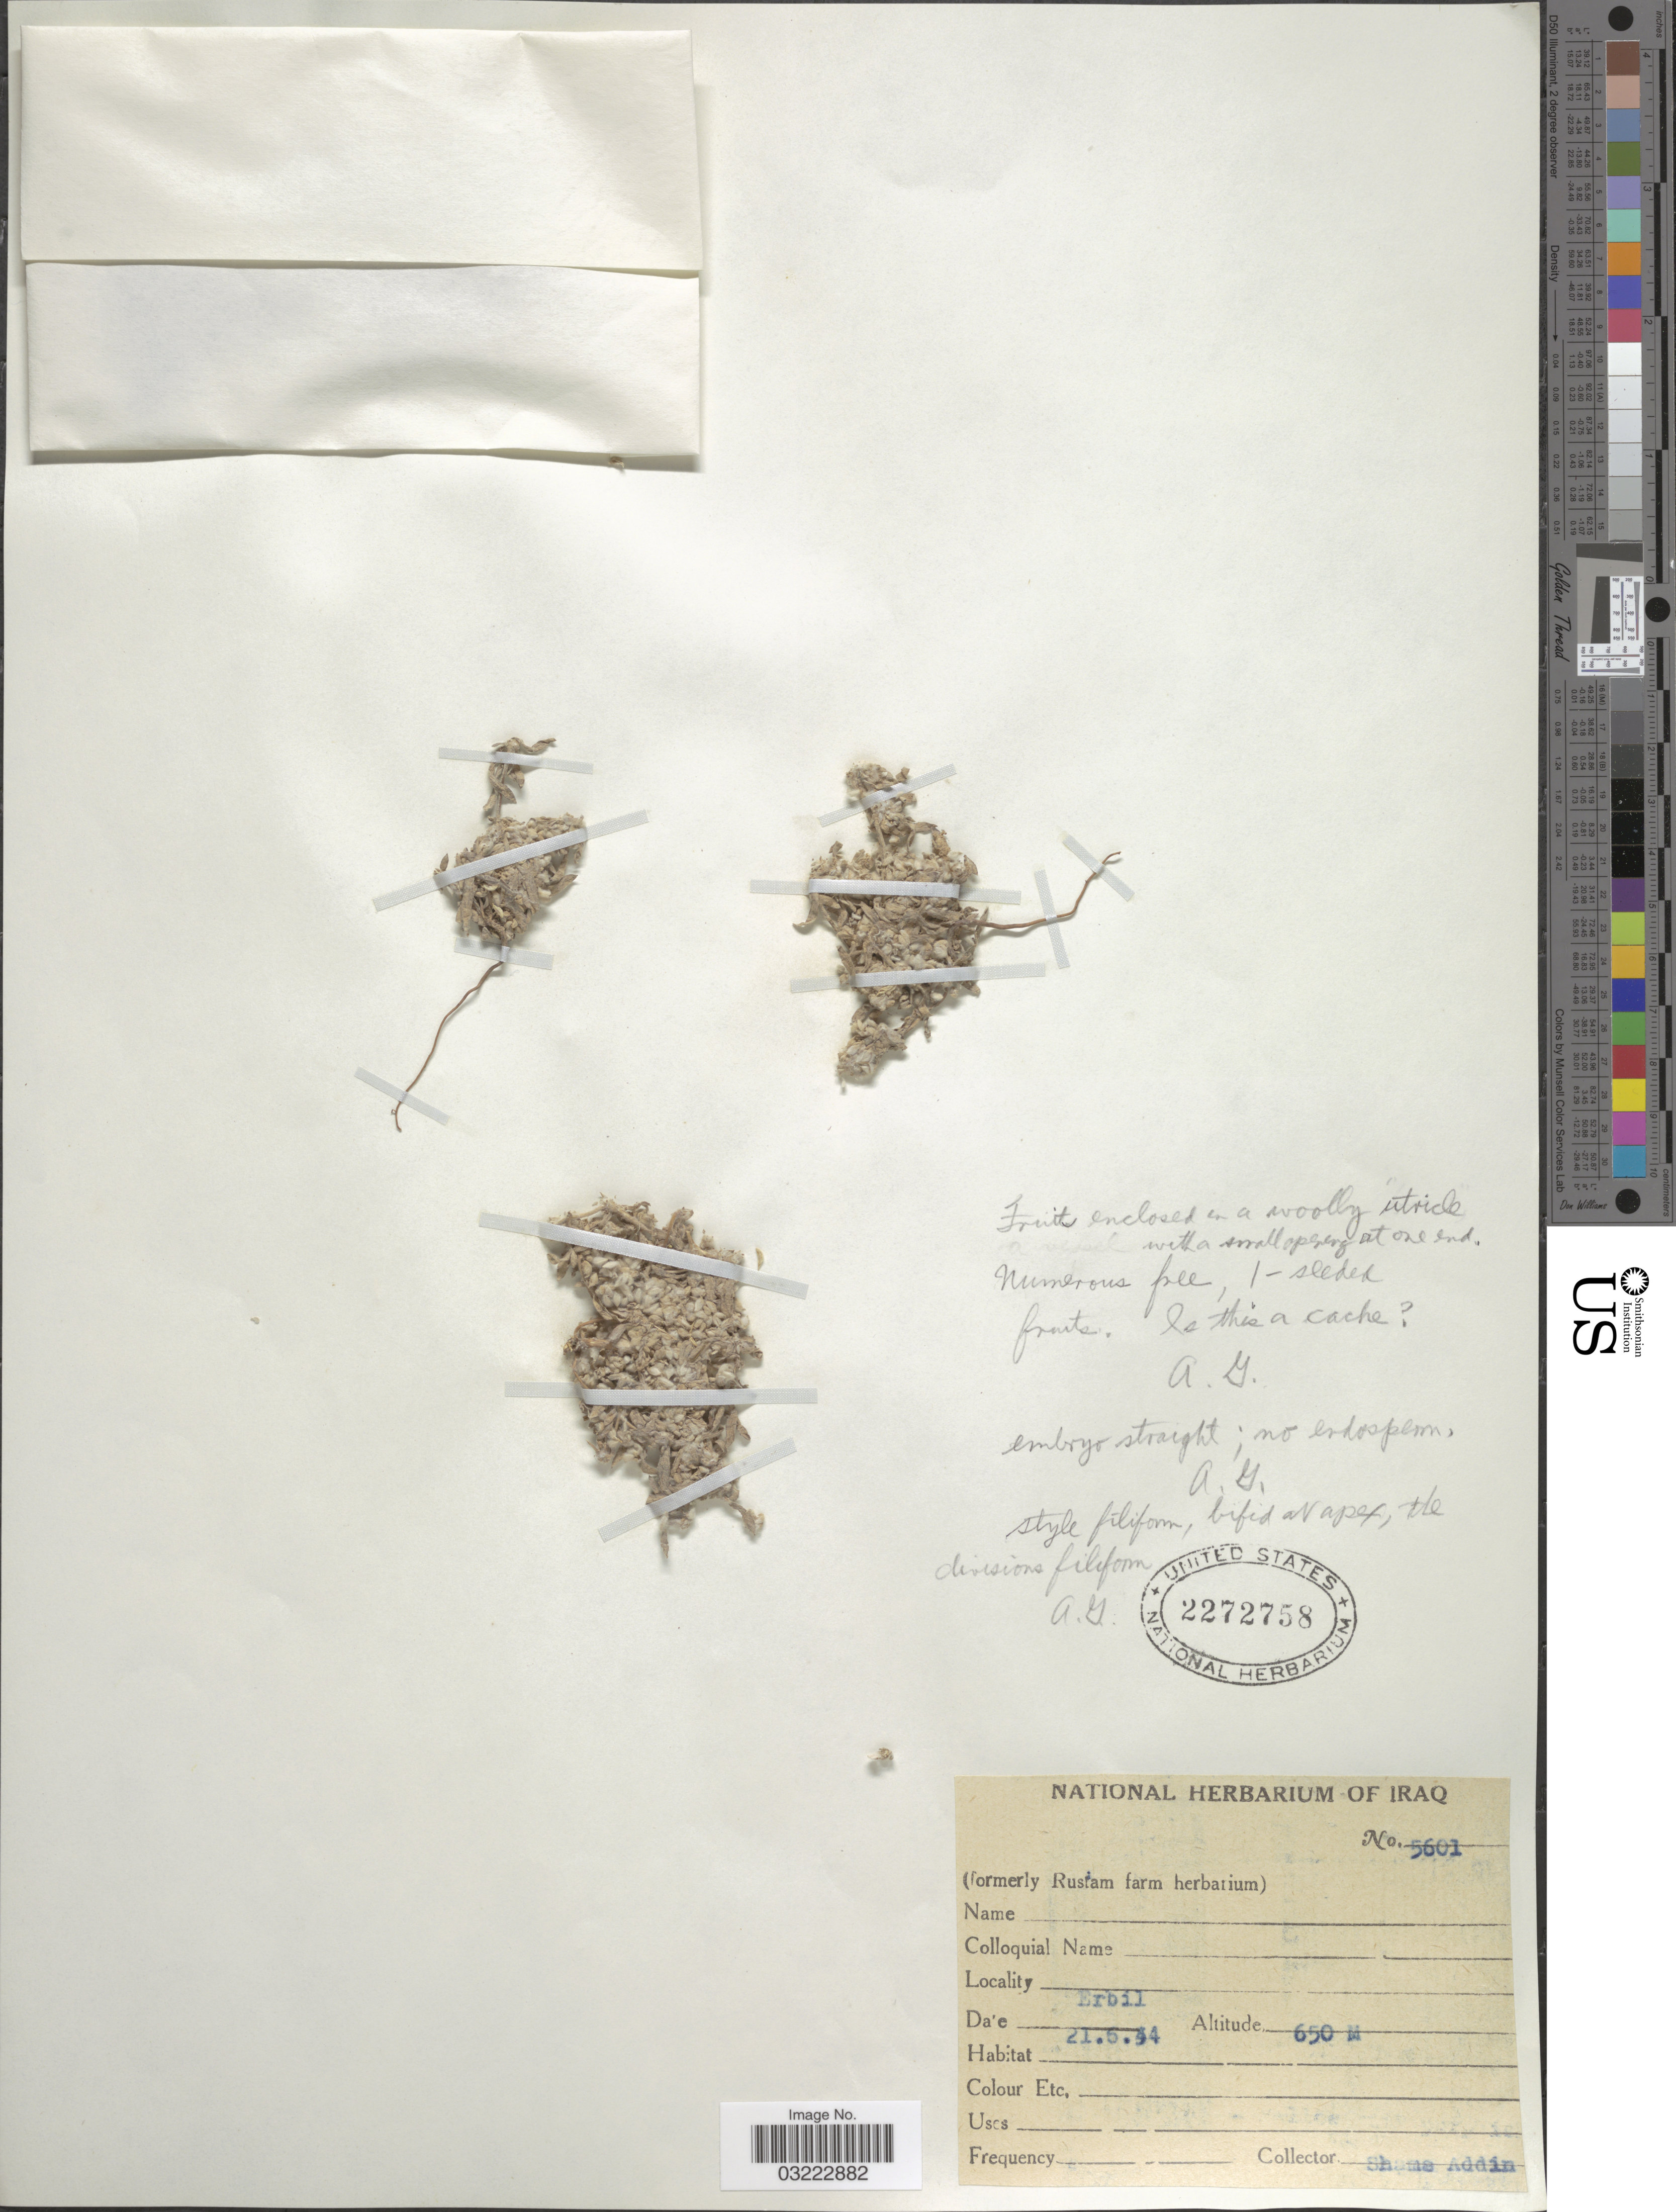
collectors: S. Addin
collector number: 5601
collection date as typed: Transcribed d/m/y: 21/6/44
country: Iraq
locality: Erbil.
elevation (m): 650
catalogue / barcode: US 2272758